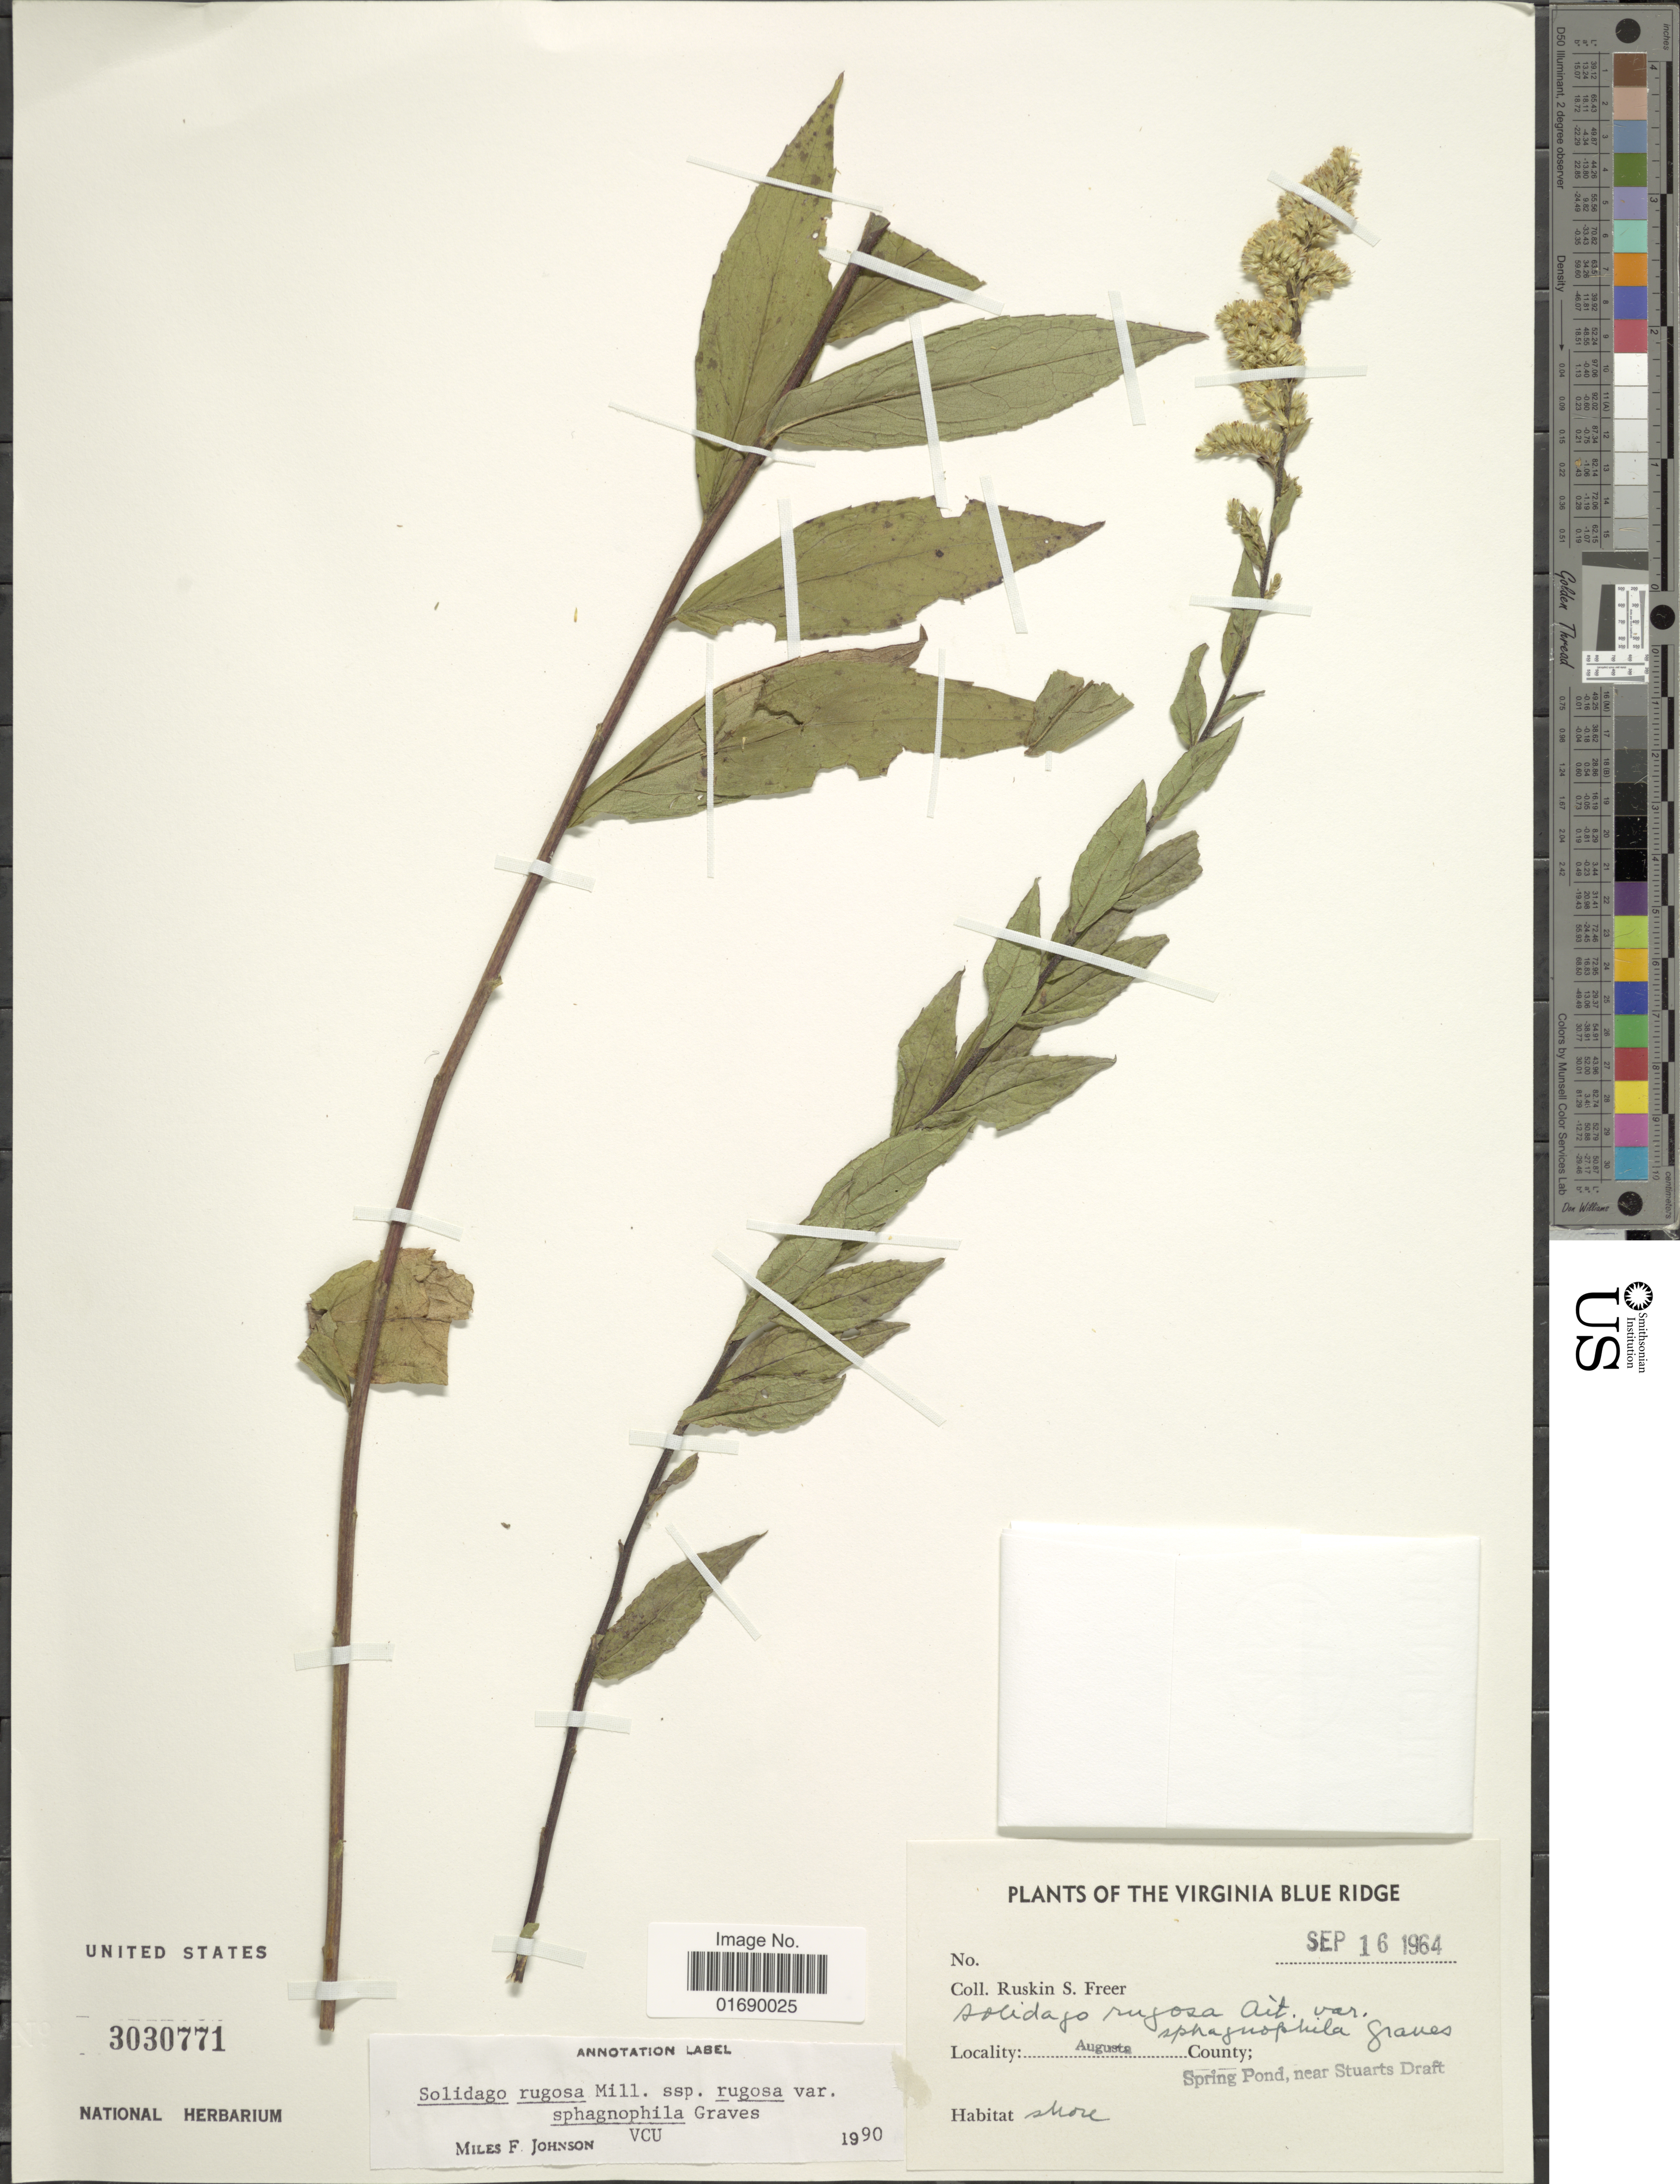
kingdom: Plantae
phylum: Tracheophyta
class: Magnoliopsida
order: Asterales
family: Asteraceae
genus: Solidago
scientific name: Solidago rugosa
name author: Mill.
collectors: R. Freer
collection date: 1964-09-16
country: United States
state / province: Virginia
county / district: Augusta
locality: The Virginia Blue Ridge, Augusta County; Spring Pond, near Stuarts Draft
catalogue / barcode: US 3030771